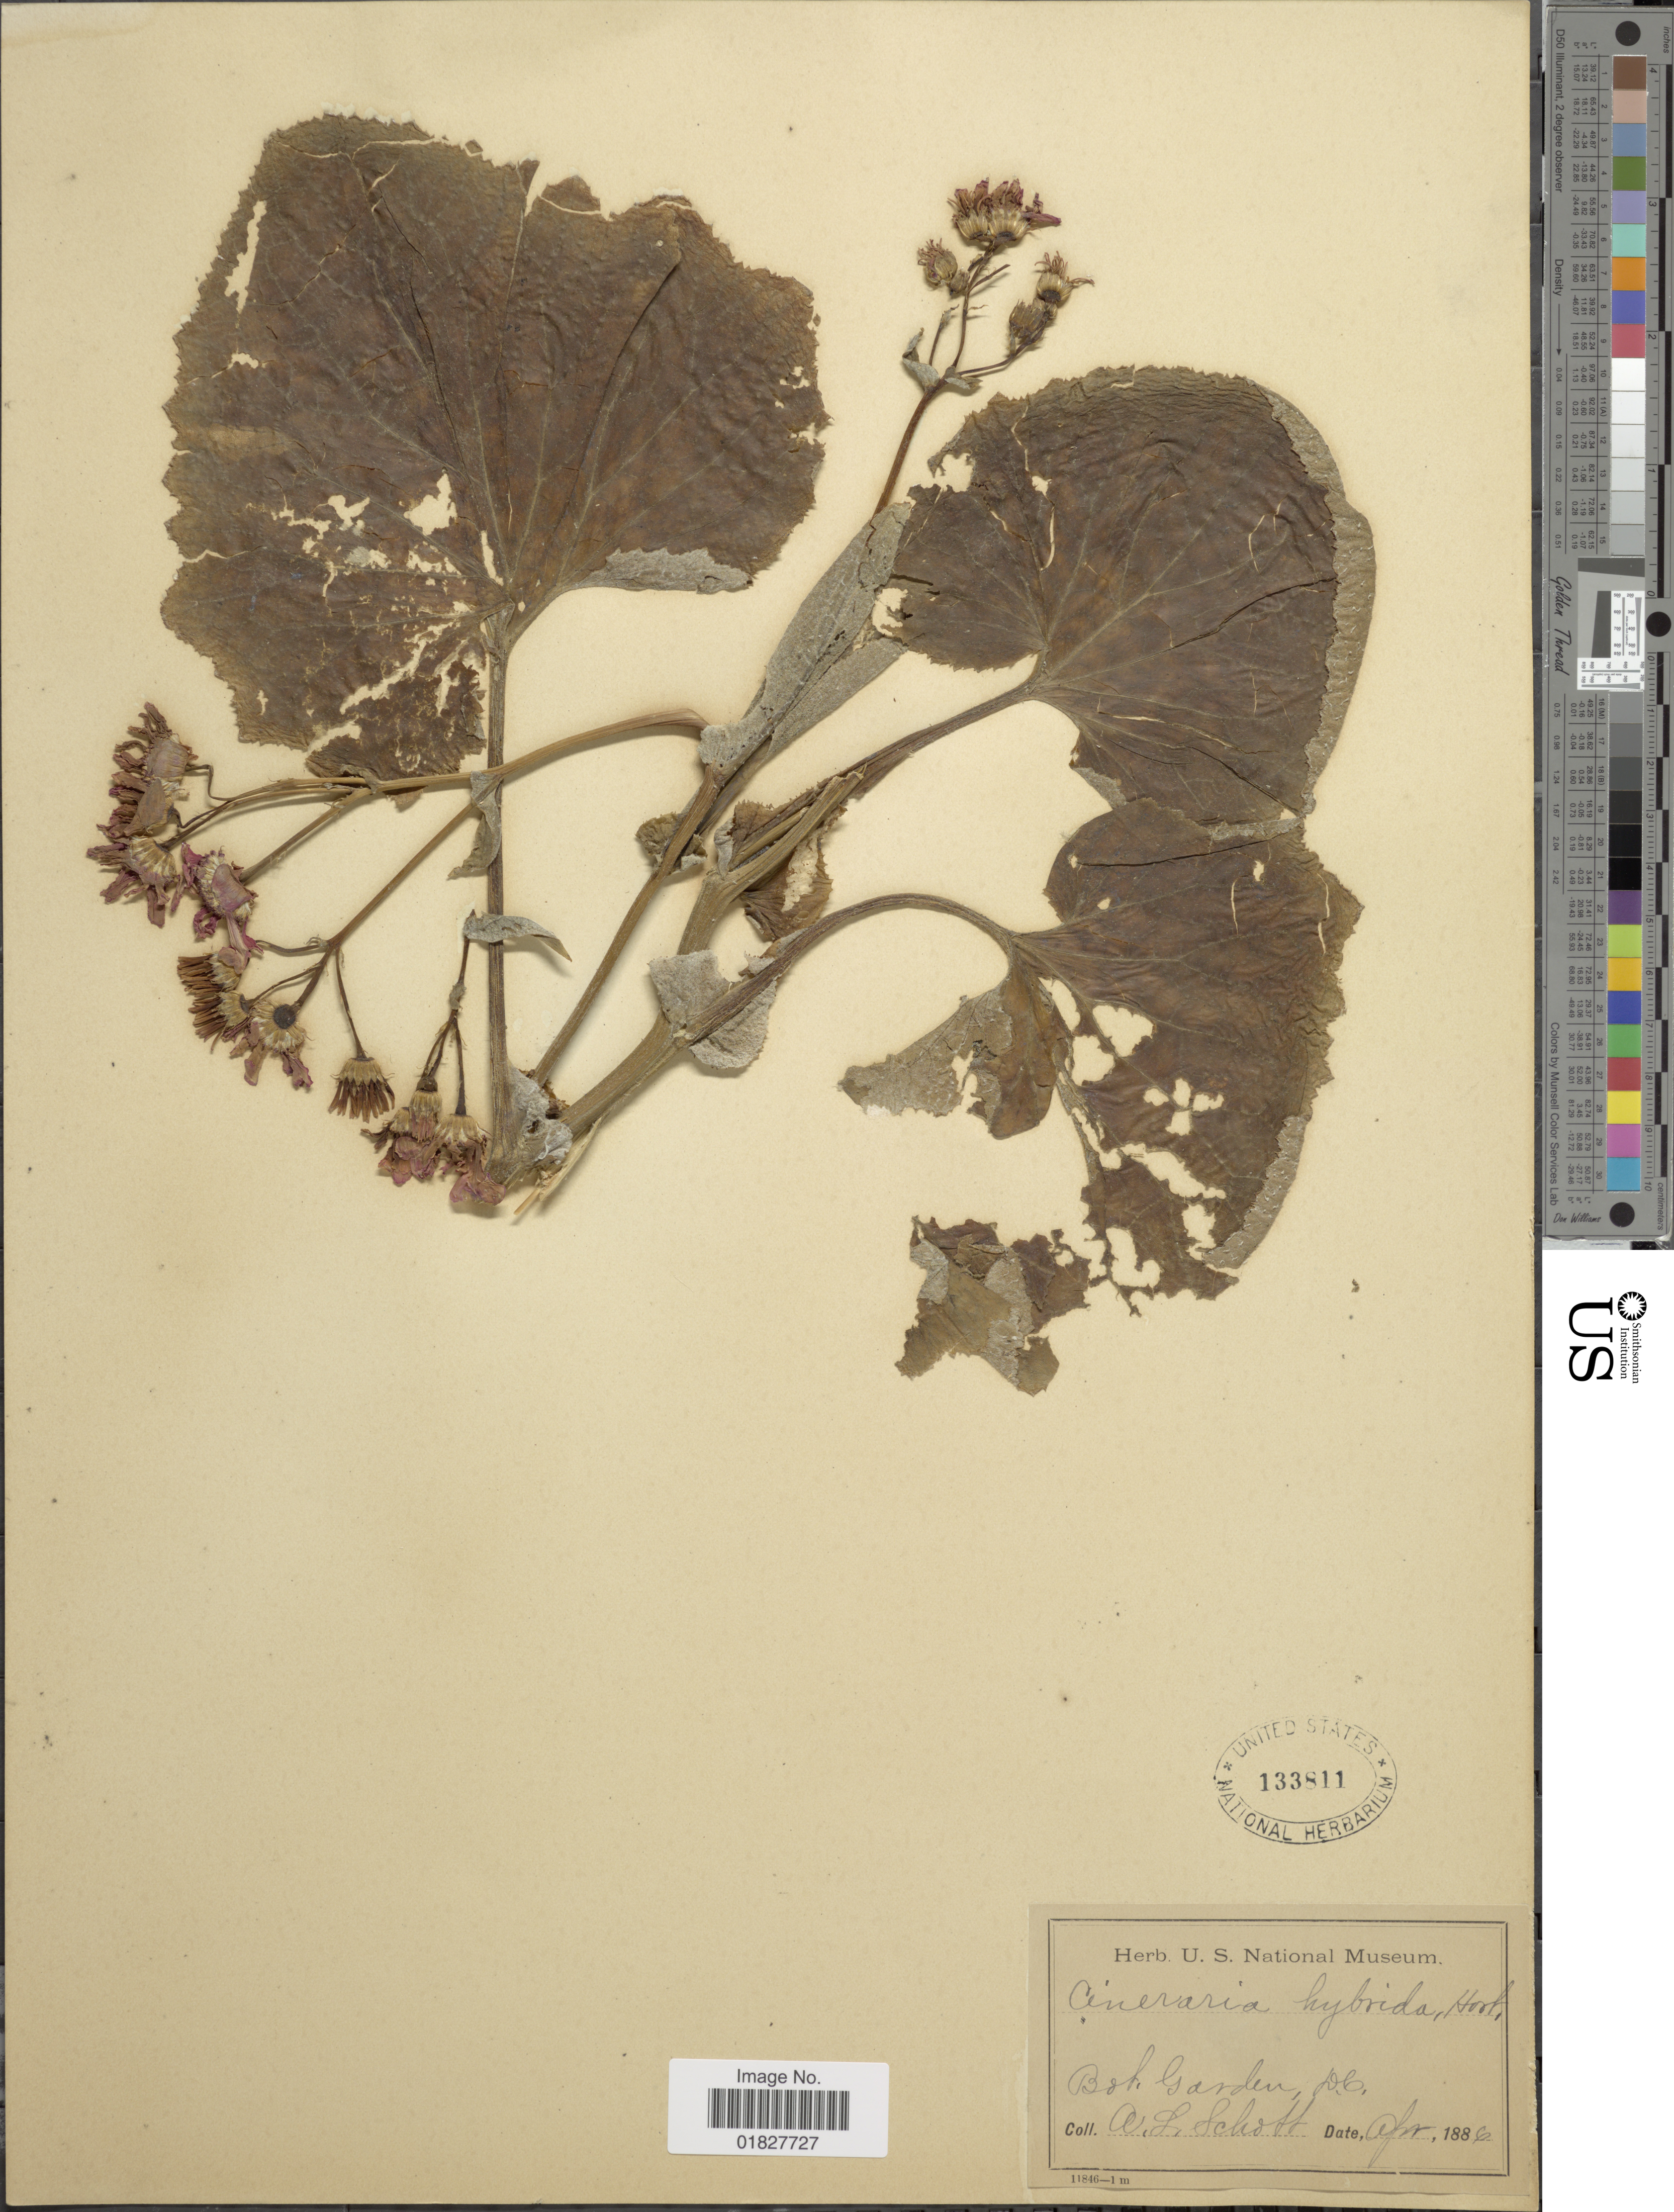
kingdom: Plantae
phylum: Tracheophyta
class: Magnoliopsida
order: Asterales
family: Asteraceae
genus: Cineraria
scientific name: Cineraria hybrida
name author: Hook.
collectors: A. L. Schott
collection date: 1886-04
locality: Bot. Garden D. C.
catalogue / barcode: US 133811